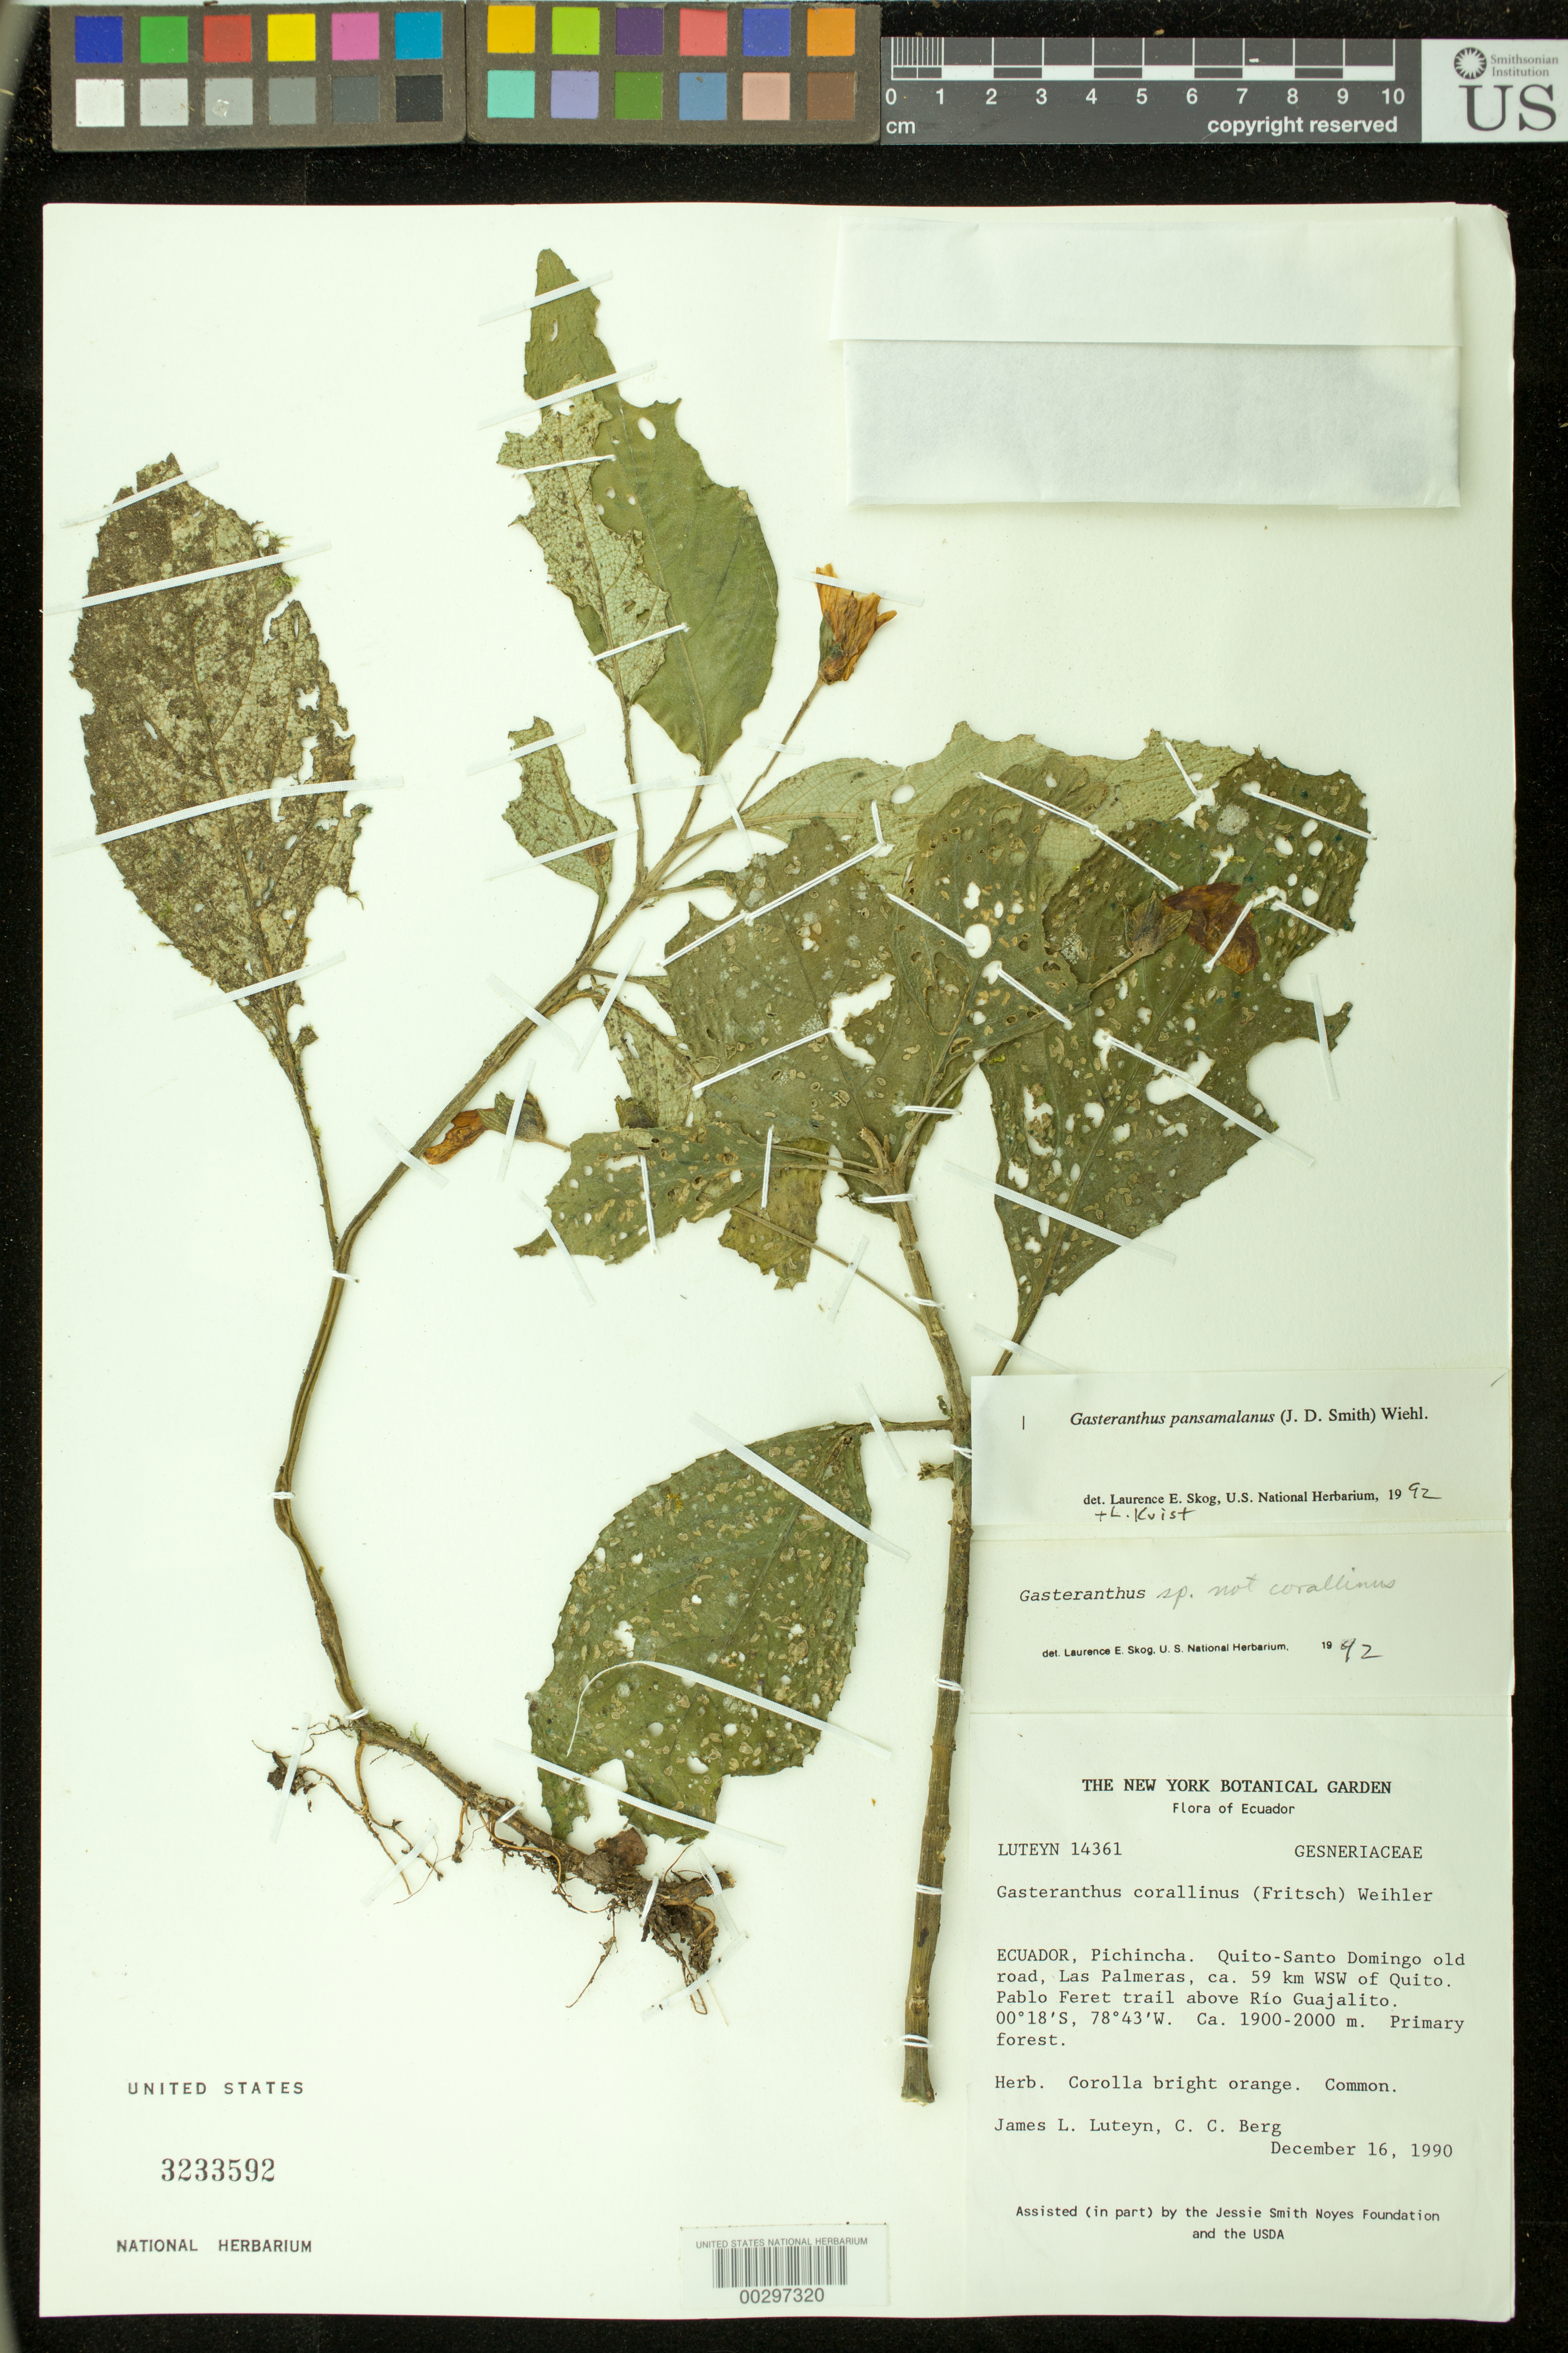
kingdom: Plantae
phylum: Tracheophyta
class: Magnoliopsida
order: Lamiales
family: Gesneriaceae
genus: Gasteranthus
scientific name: Gasteranthus pansamalanus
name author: (Donn. Sm.) Wiehler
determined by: Skog, Laurence E.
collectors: J. L. Luteyn & C. C. Berg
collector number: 14361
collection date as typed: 16 Dec 1990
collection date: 1990-12-16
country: Ecuador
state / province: Pichincha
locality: Quito - Santo Domingo old road, Las Palmeras, ca. 59 km WSW of Quito. Pablo Feret trail above Río Guajalito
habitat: Primary forest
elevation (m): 1900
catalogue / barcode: US 3233592